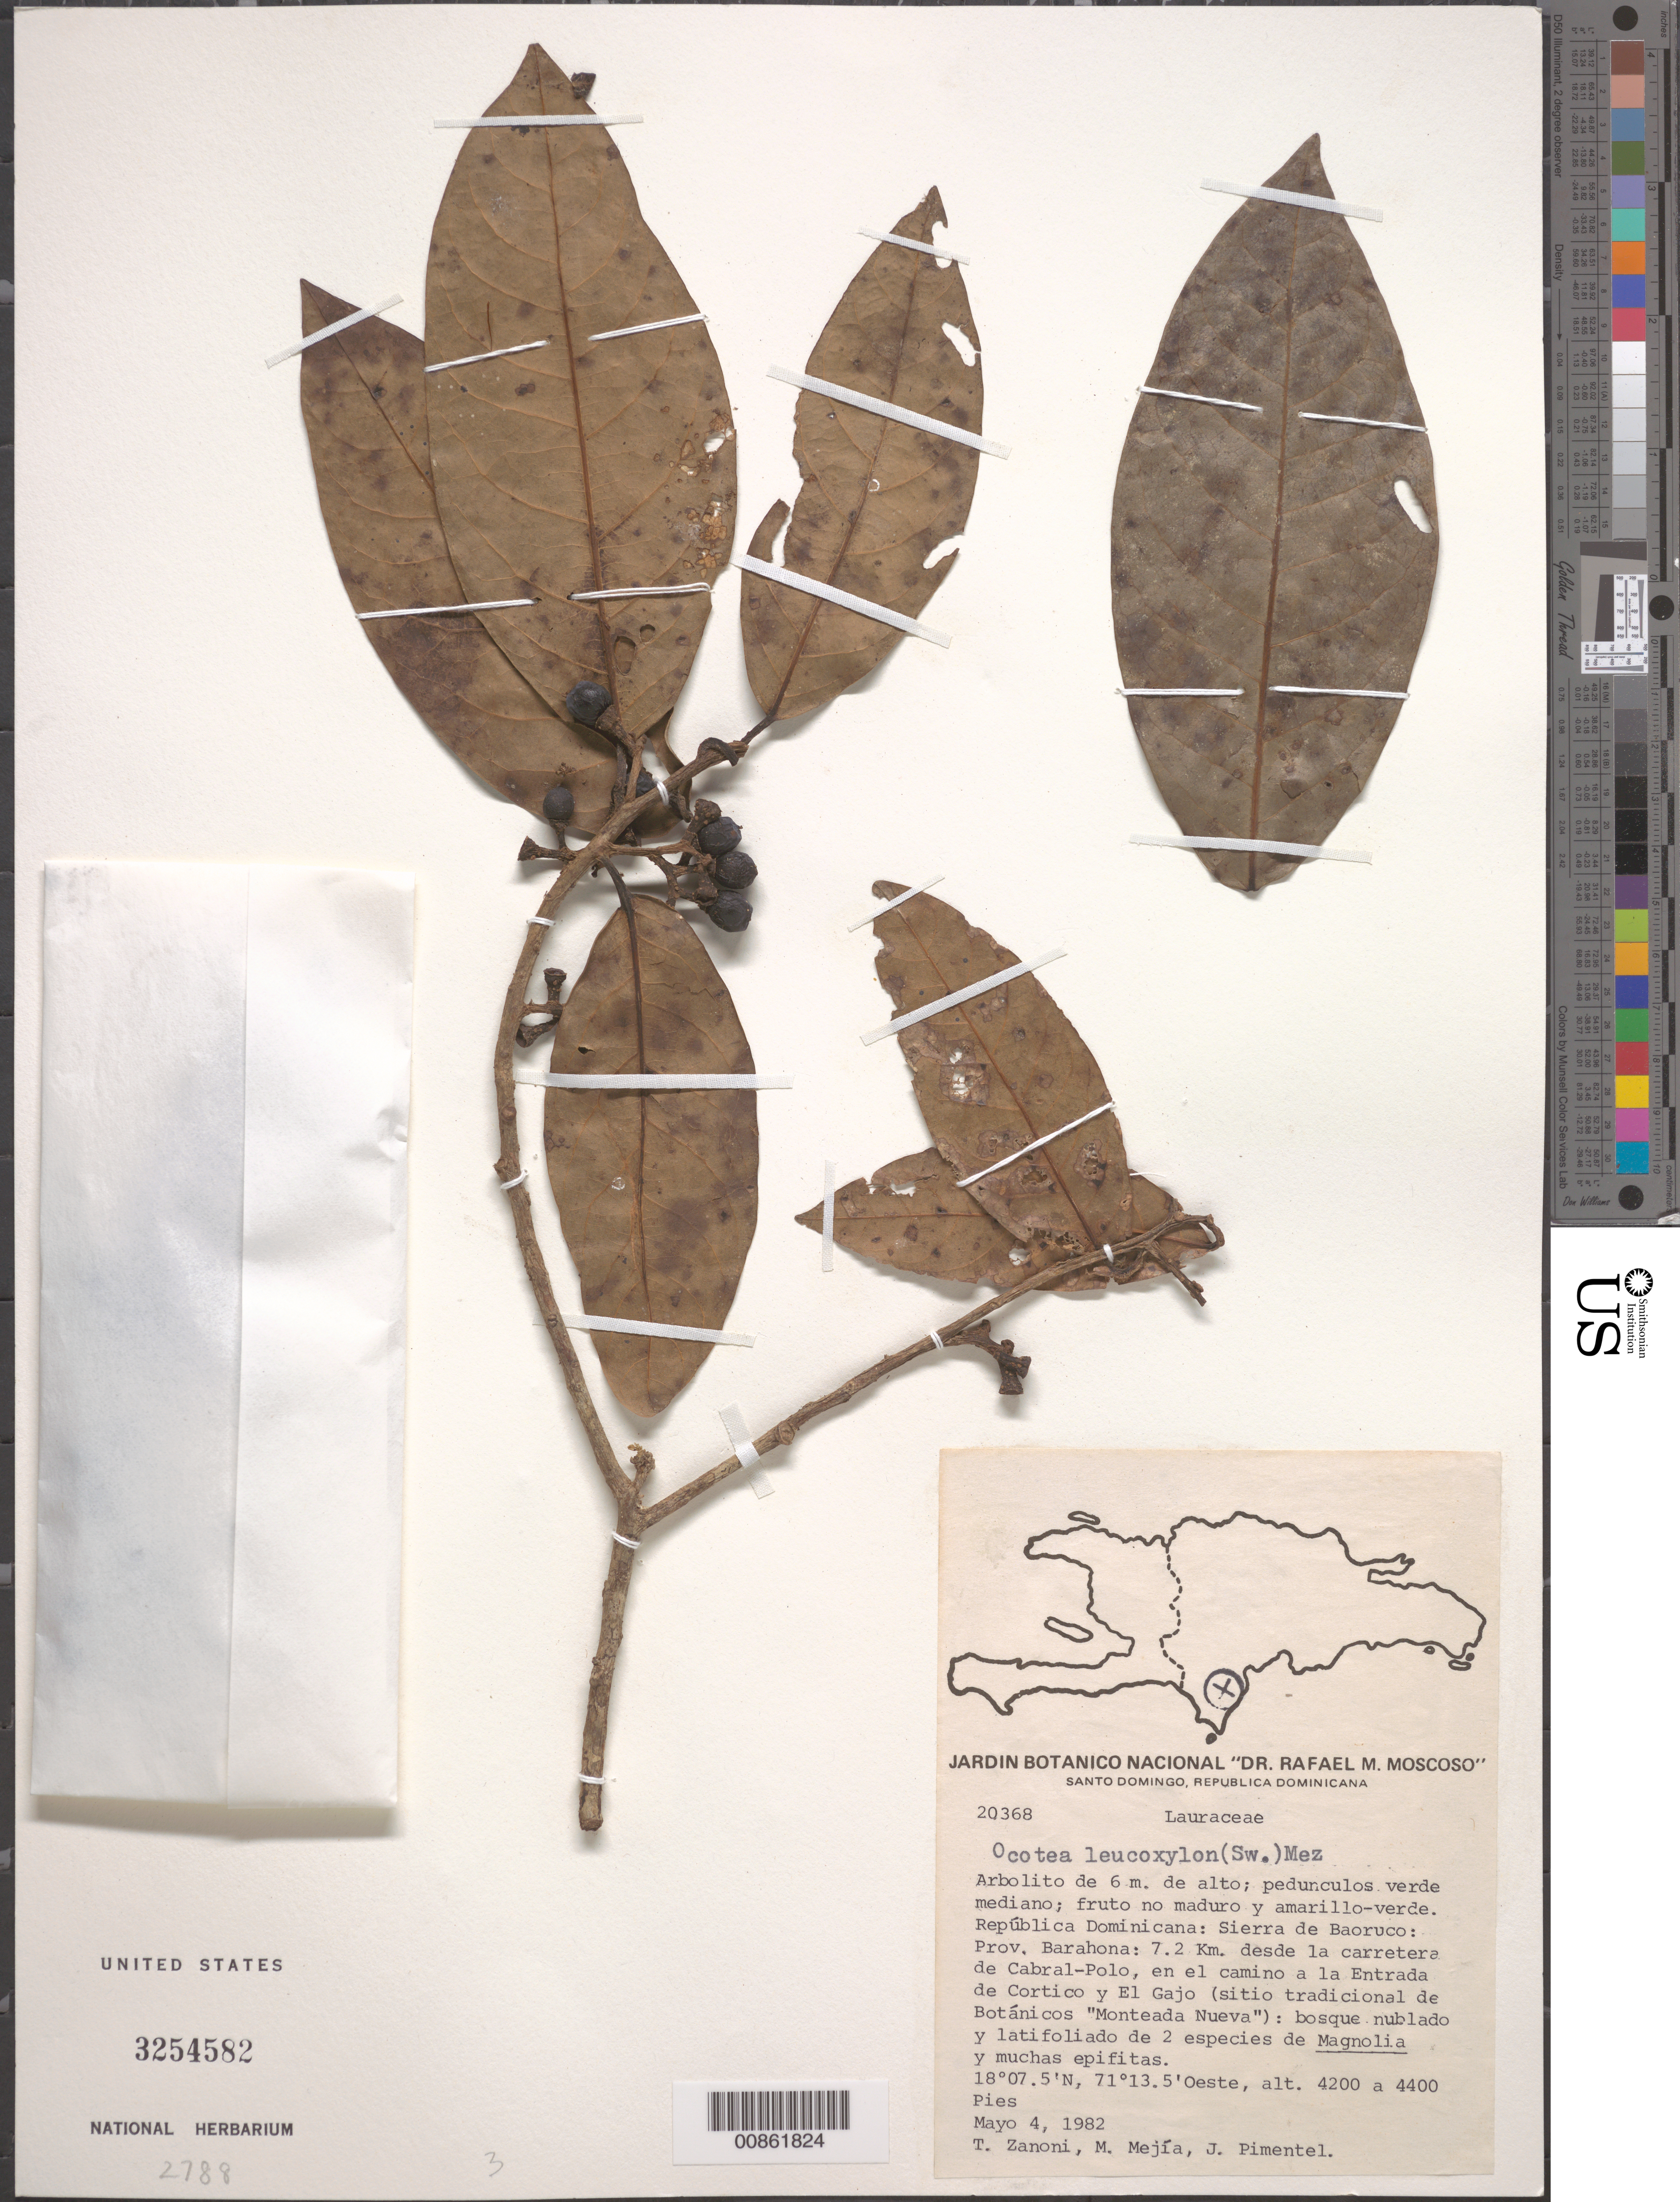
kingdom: Plantae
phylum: Tracheophyta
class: Magnoliopsida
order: Laurales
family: Lauraceae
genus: Ocotea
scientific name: Ocotea leucoxylon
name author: (Sw.) Laness.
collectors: T. A. Zanoni, M. Mejia & J. Pimentel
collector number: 20368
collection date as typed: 04 May 1982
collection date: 1982-05-04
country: Dominican Republic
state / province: Barahona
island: Hispaniola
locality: Sierra de Baoruco: 7.2 km desde la carretera de Cabral-Polo, en el camino a la Entrada de Cortico y El Gajo (sitio tradicional de Botánicos "Monteada Nueva").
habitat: Bosque nublado y latifoliado de 2 especies de Magnolia y muchas epifitas.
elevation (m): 1280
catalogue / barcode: US 3254582